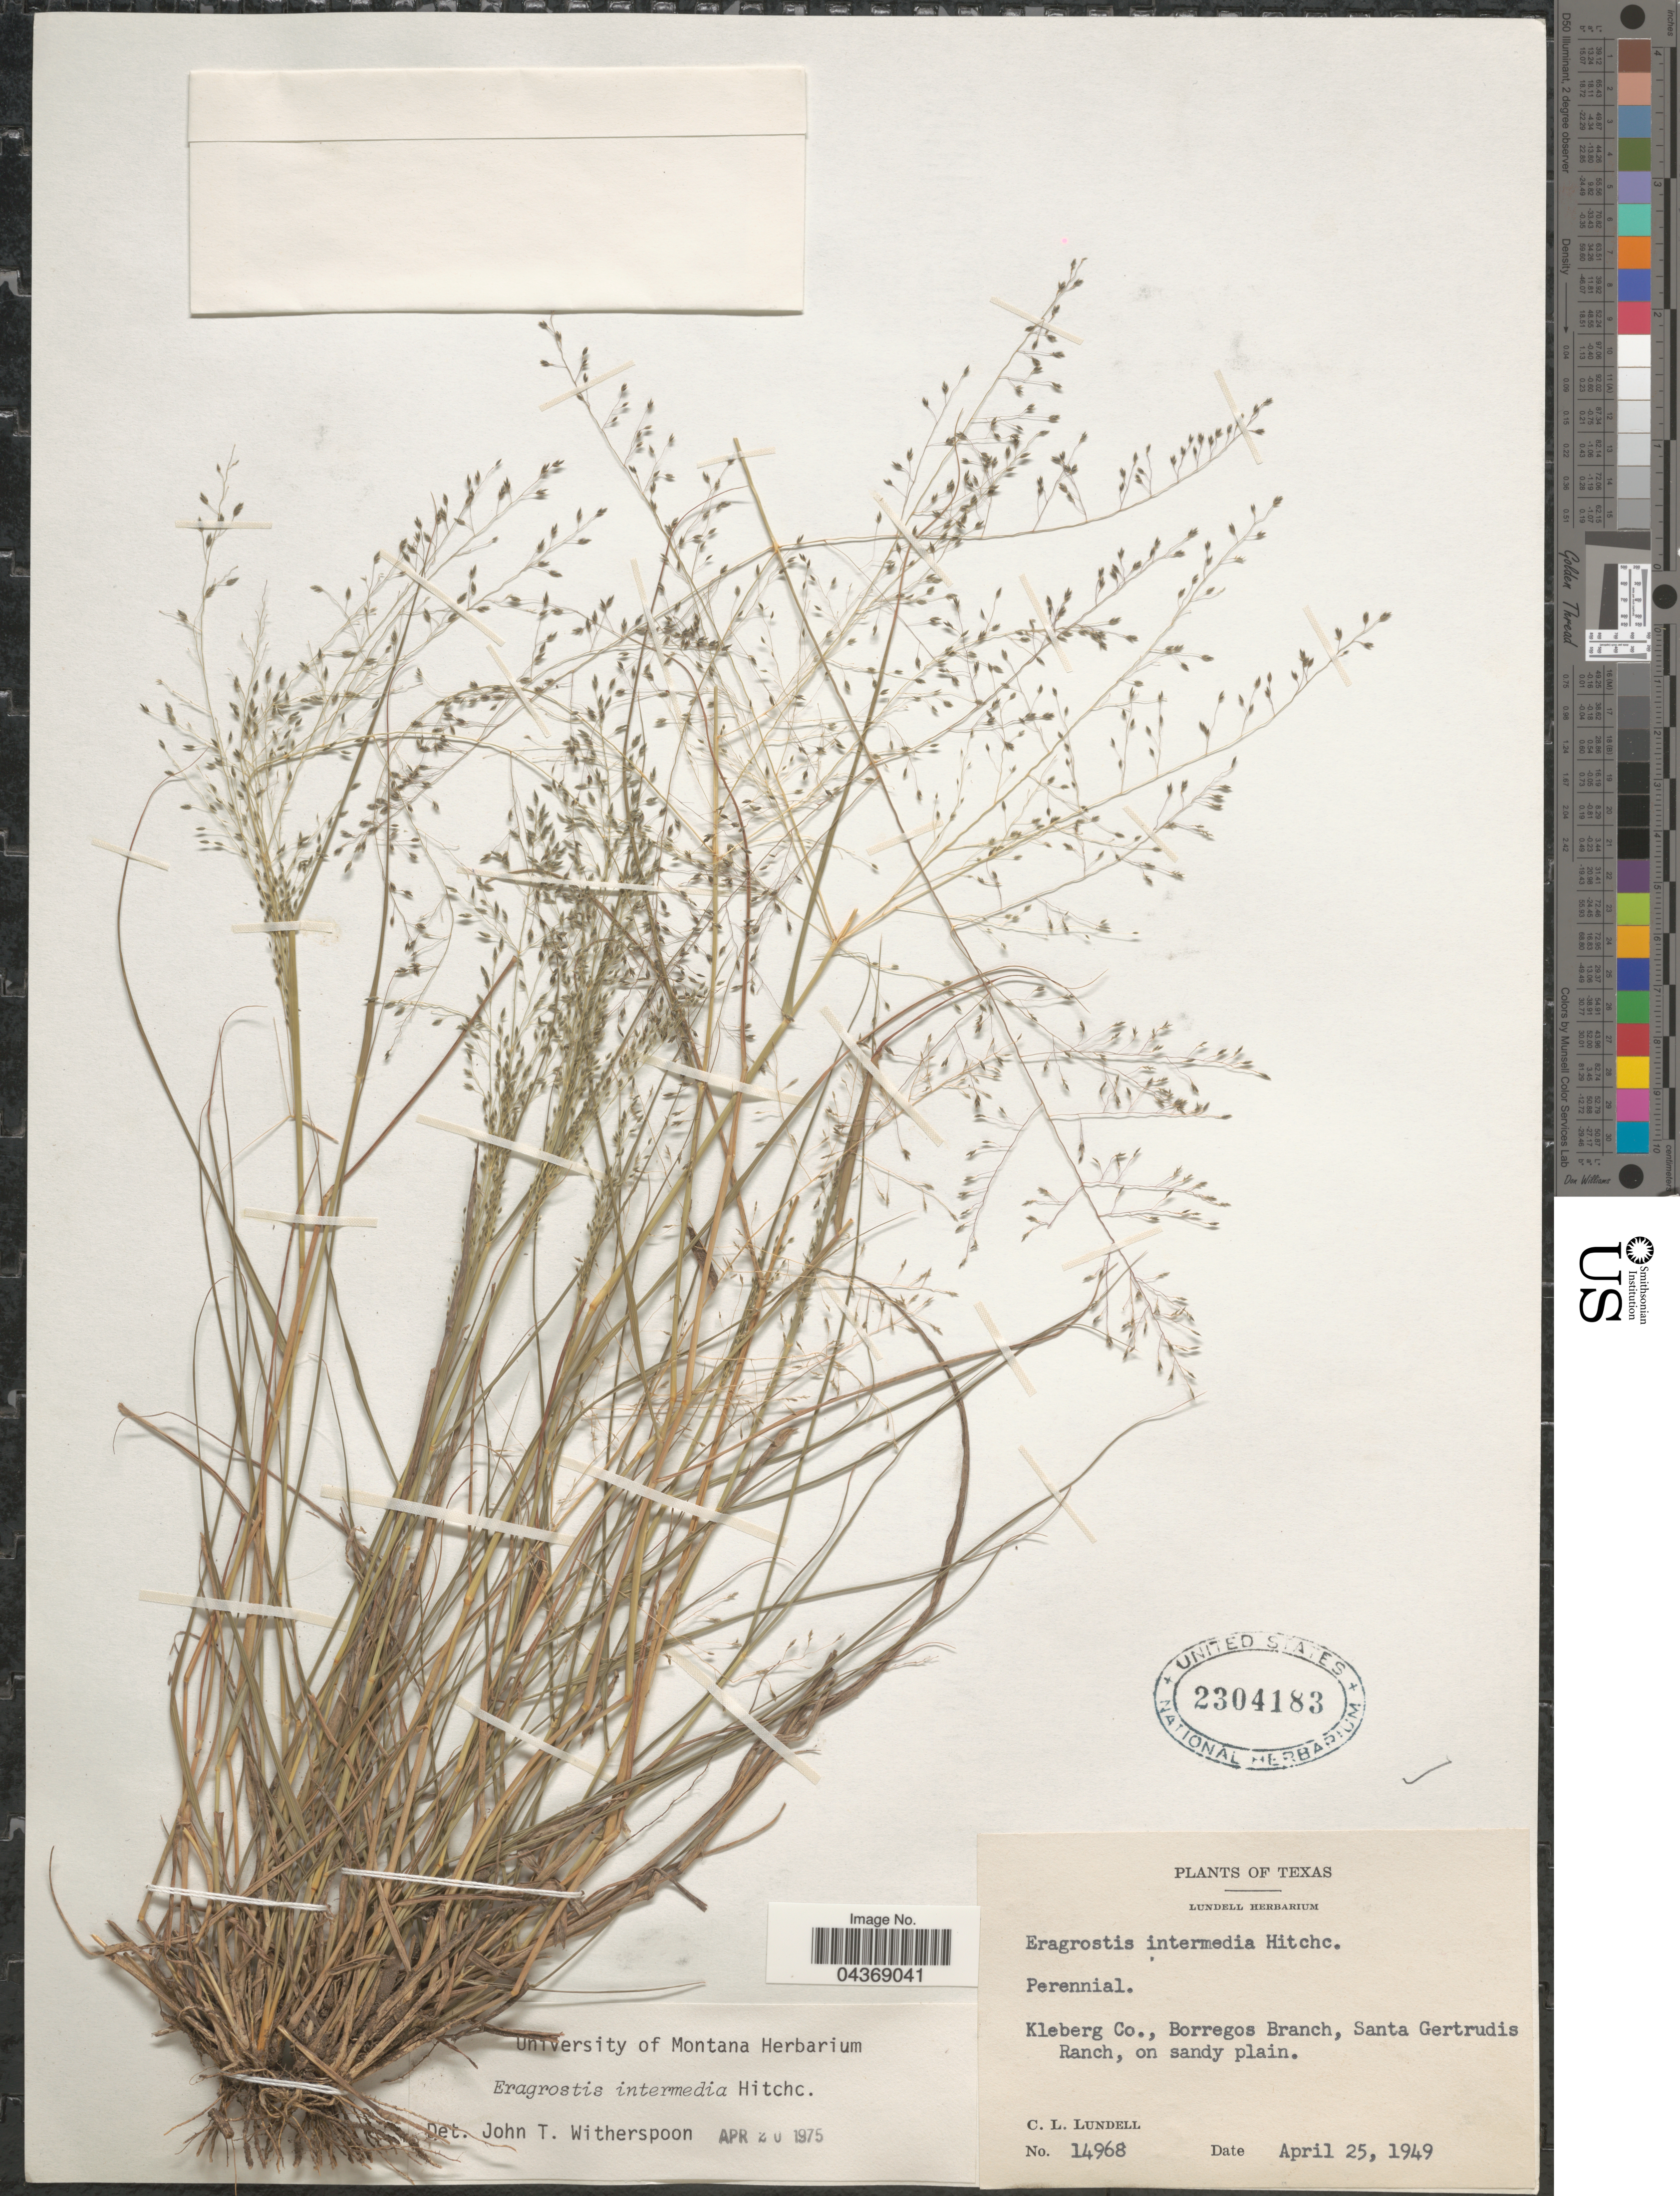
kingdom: Plantae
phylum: Tracheophyta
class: Liliopsida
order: Poales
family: Poaceae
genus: Eragrostis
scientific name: Eragrostis intermedia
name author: Hitchc.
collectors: C. L. Lundell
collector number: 14968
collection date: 1949-04-25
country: United States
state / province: Texas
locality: Kleberg Co., Borregos Branch, Santa Gertrudis Ranch, on sandy plain.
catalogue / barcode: US 2304183